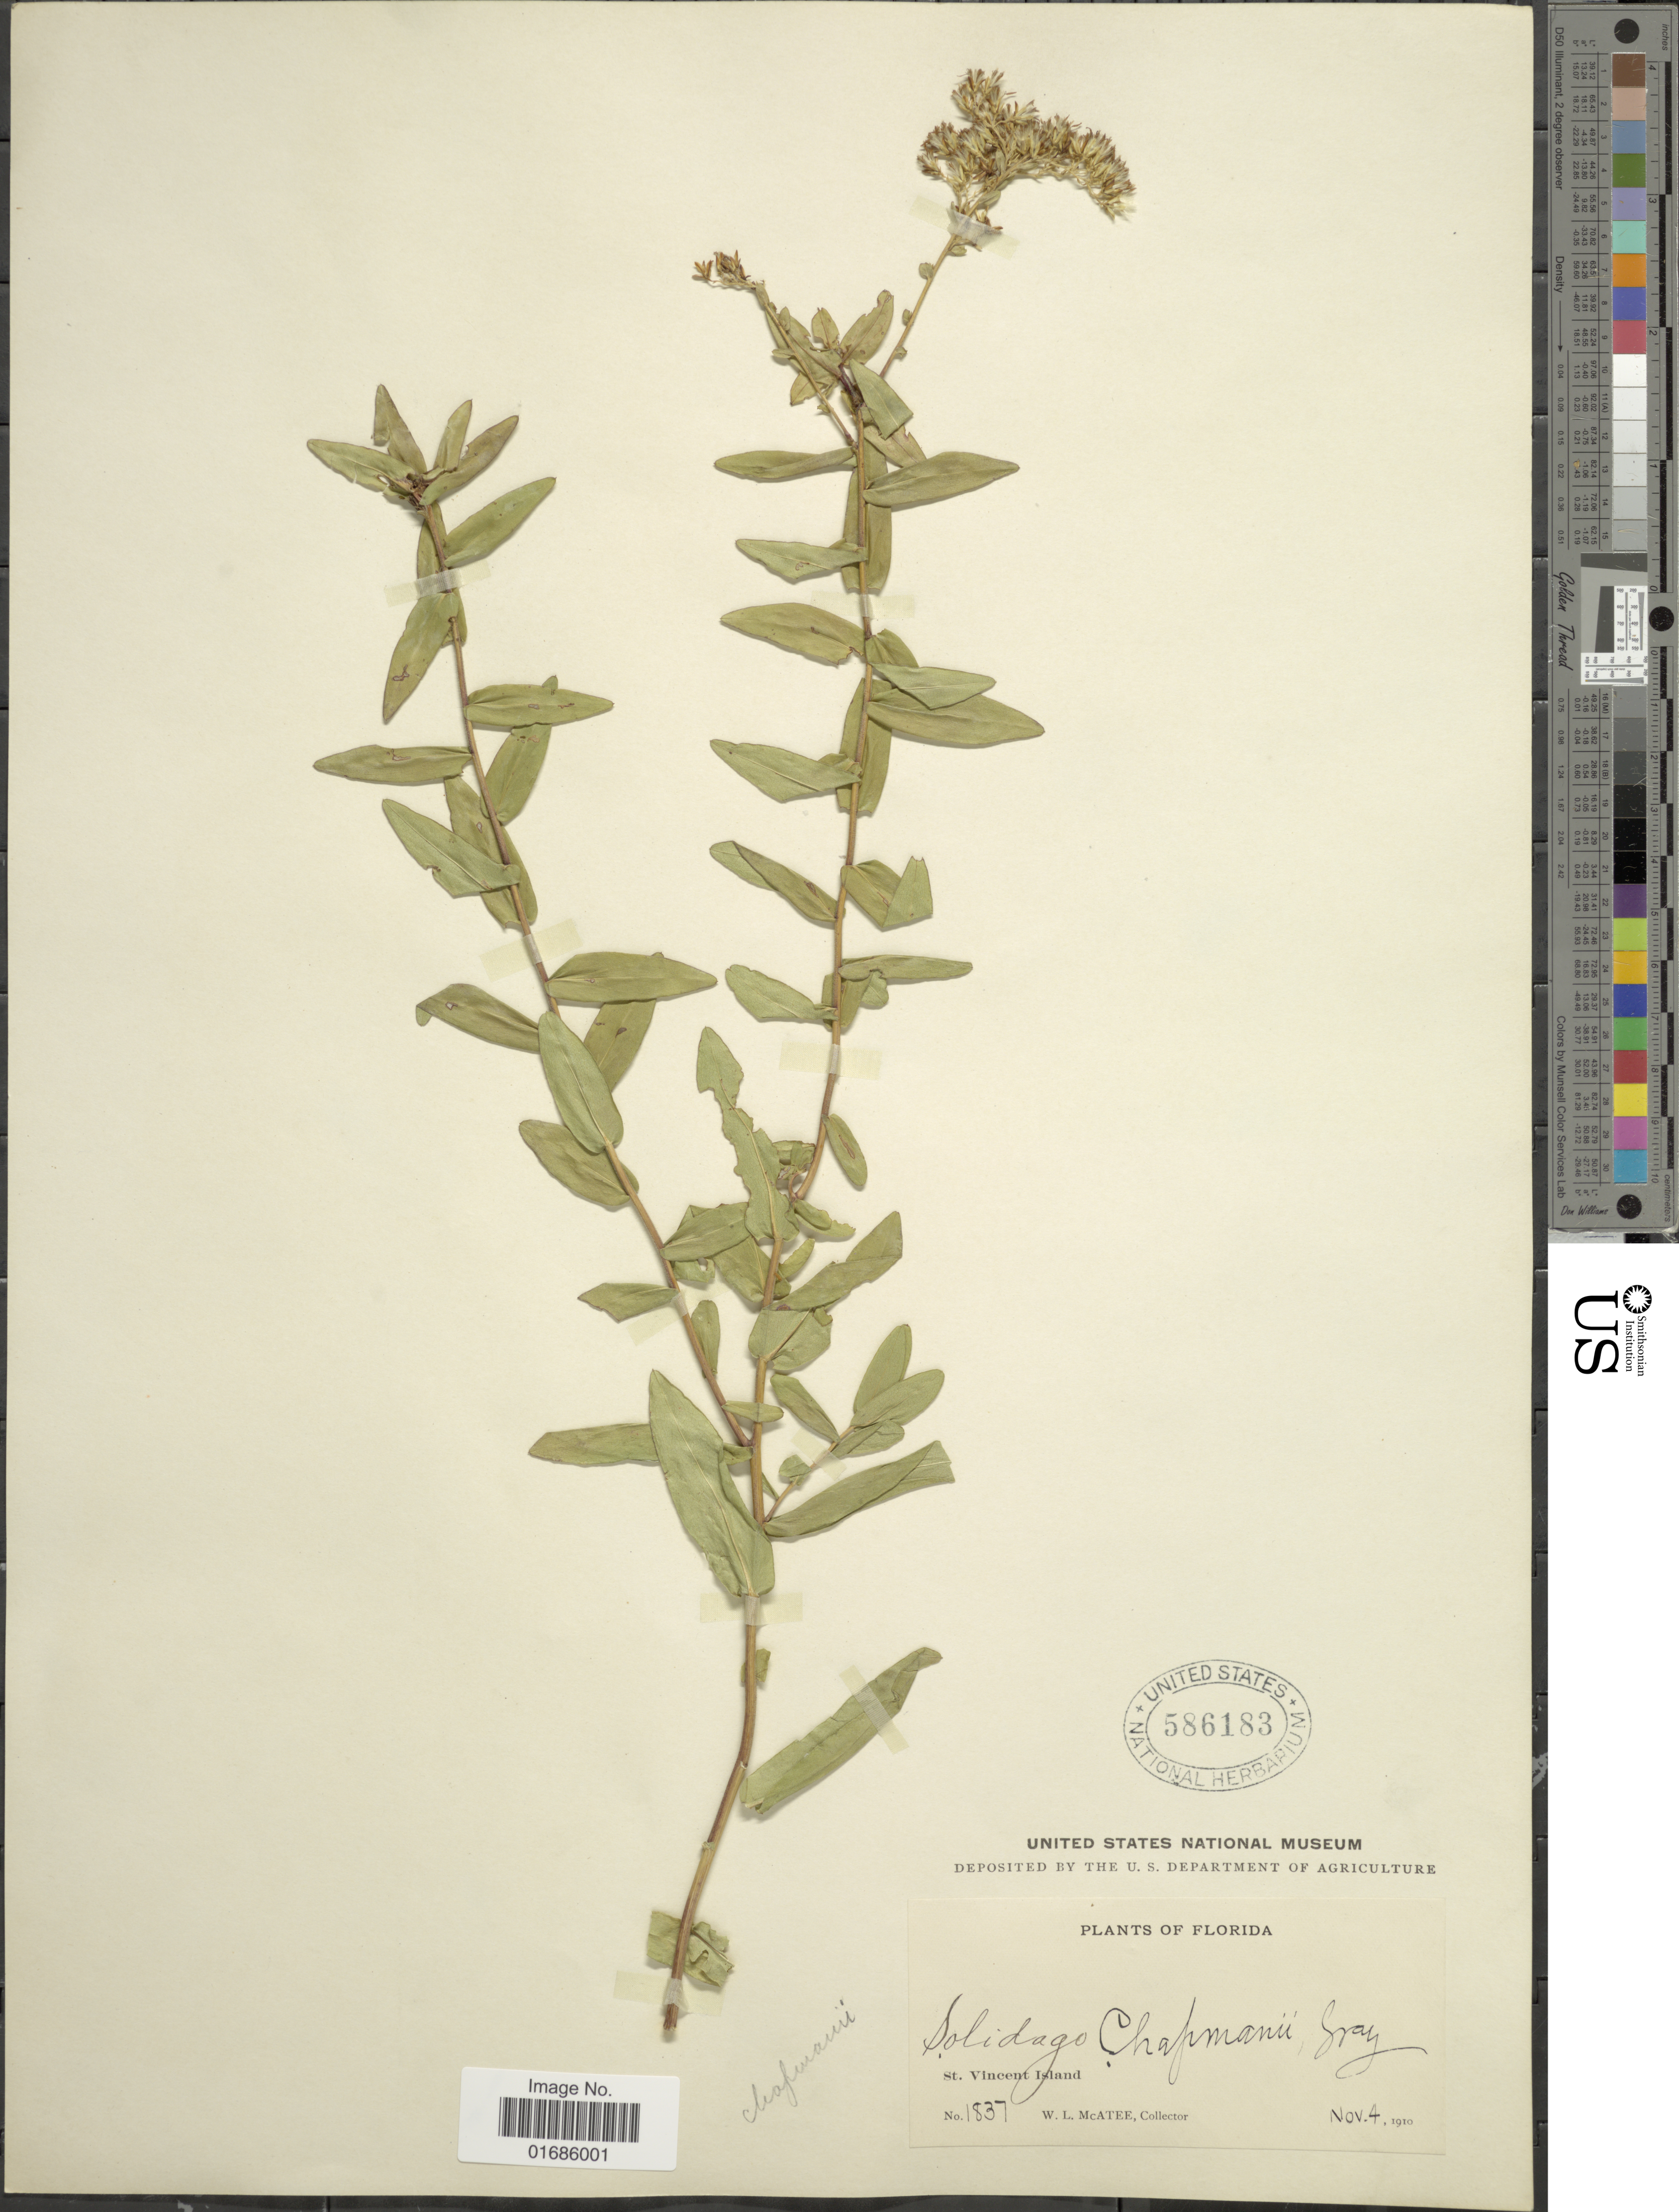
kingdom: Plantae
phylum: Tracheophyta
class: Magnoliopsida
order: Asterales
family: Asteraceae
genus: Solidago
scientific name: Solidago chapmanii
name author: Torr. & A. Gray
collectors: W. McAtee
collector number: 1837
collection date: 1910-10-04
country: United States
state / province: Florida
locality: St. Vincent Island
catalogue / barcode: US 586183